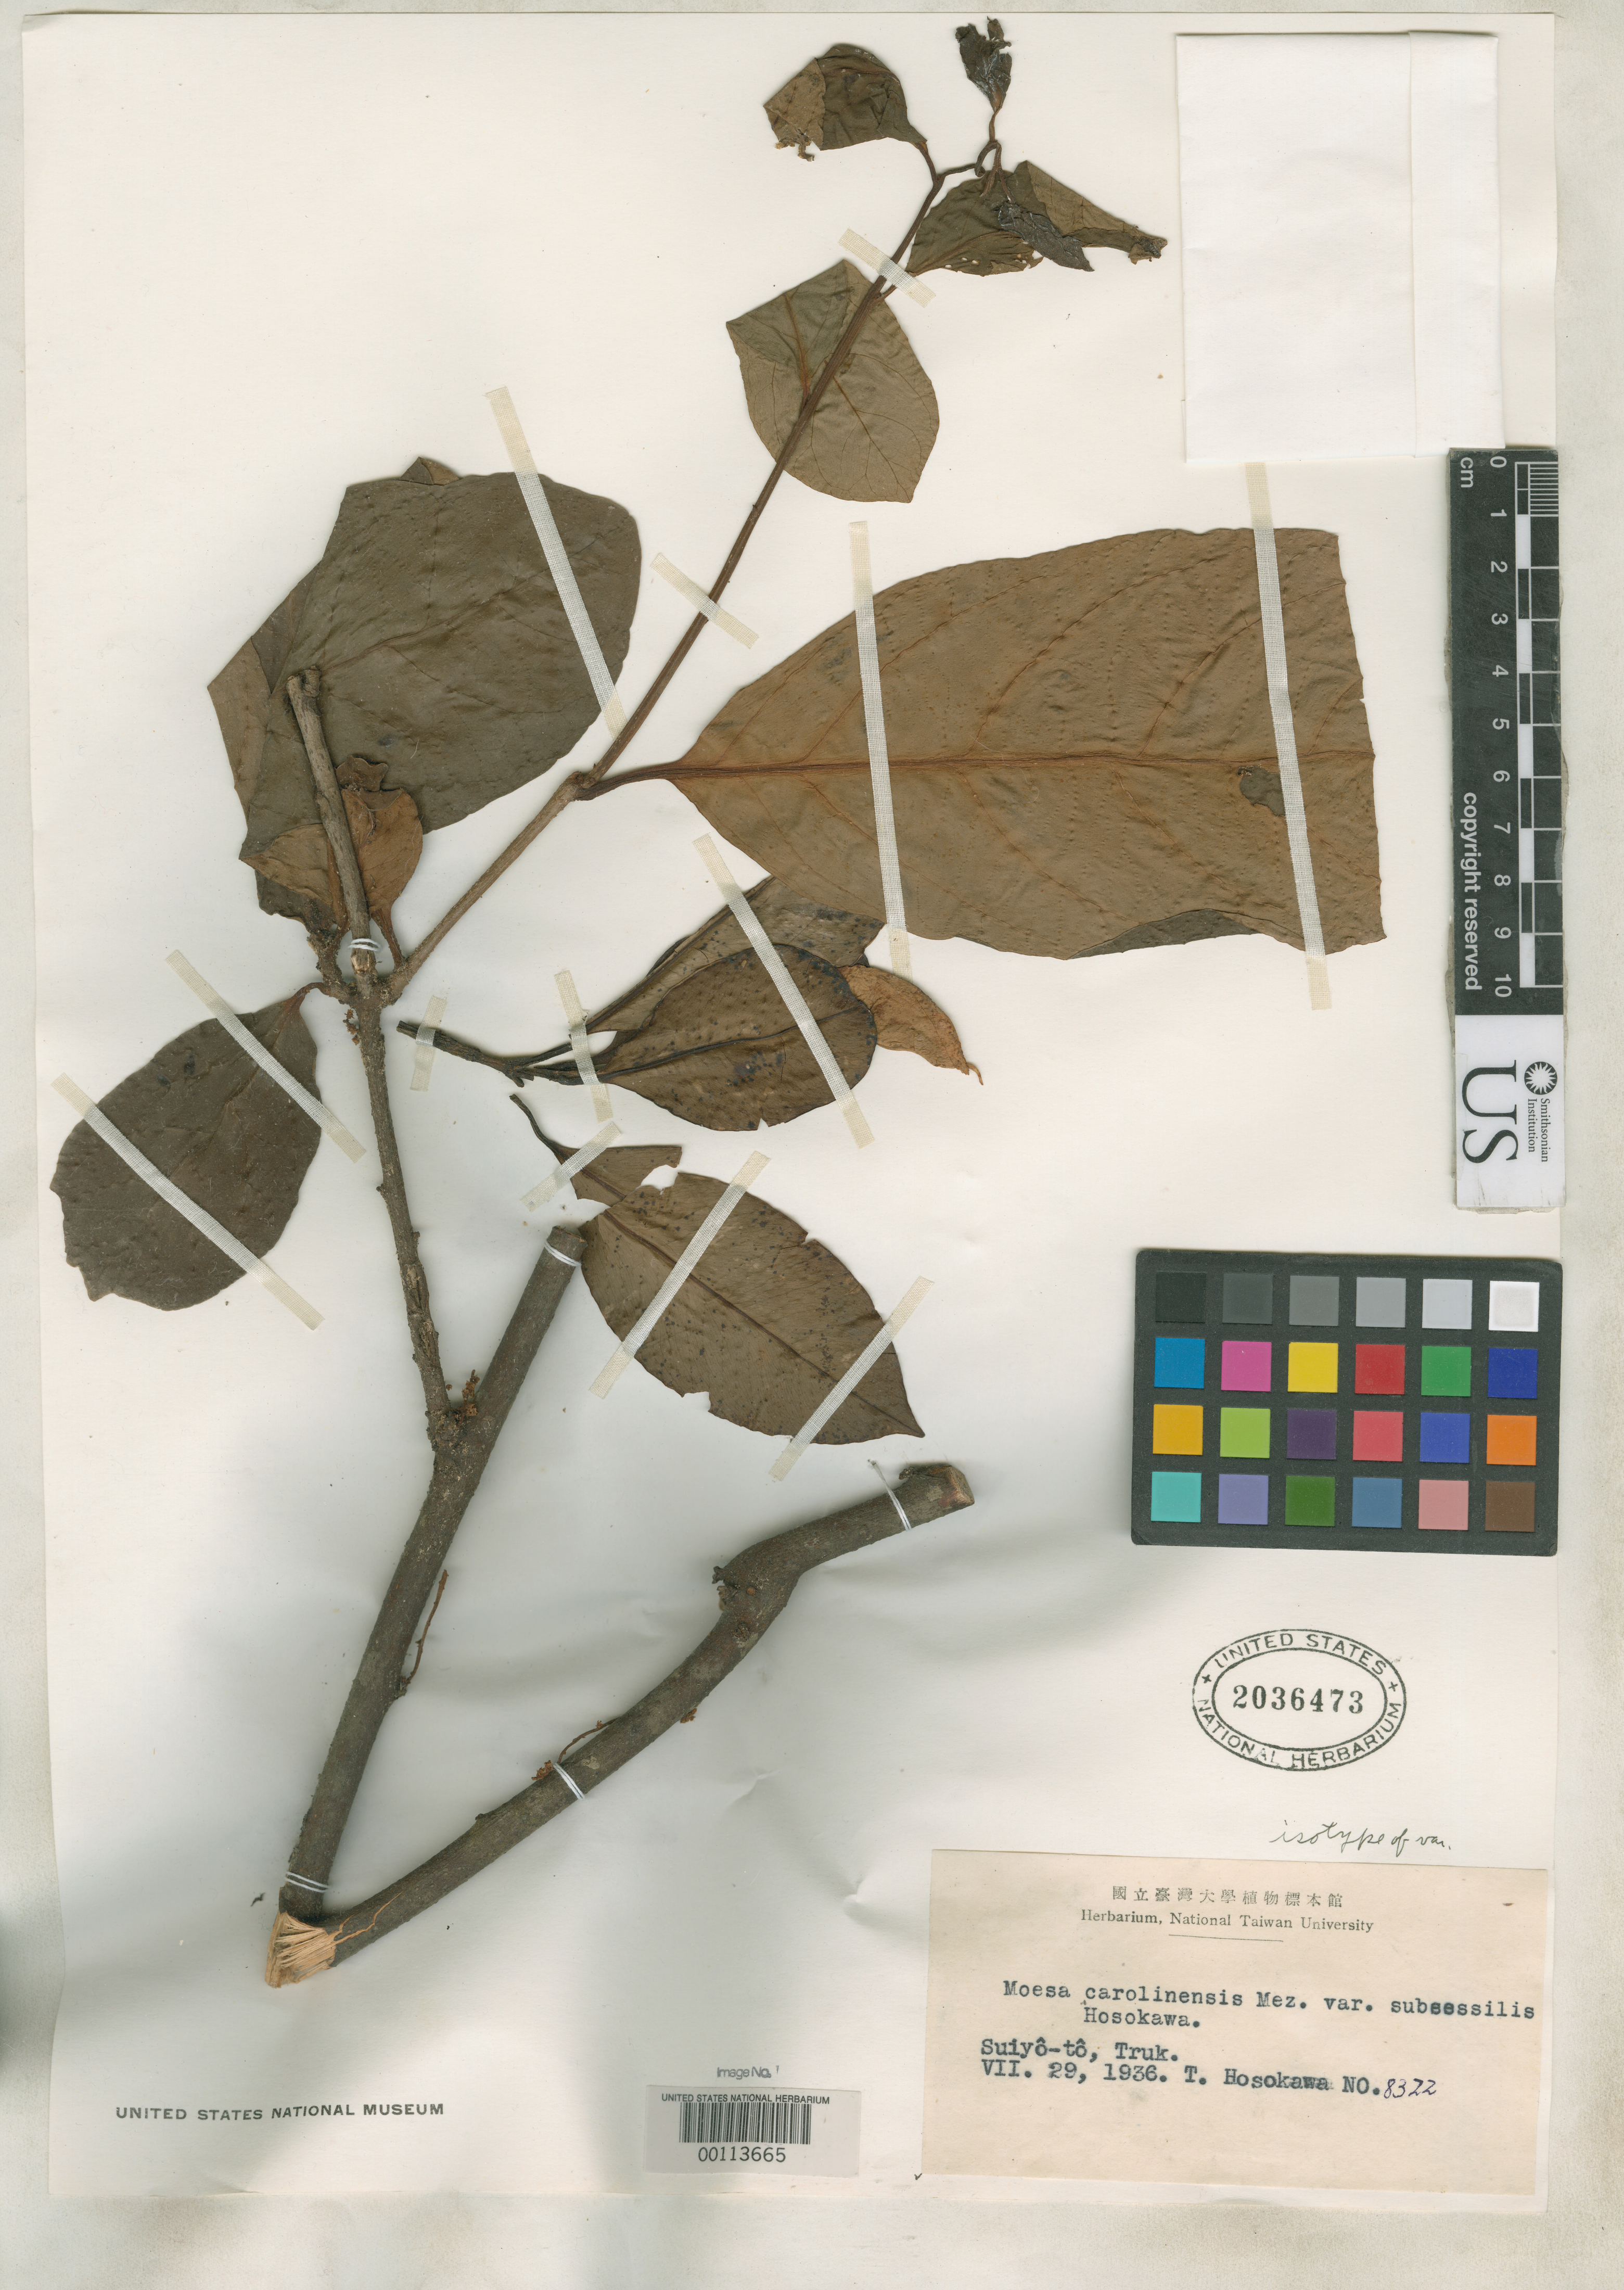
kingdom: Plantae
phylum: Tracheophyta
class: Magnoliopsida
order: Ericales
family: Primulaceae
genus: Maesa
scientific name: Maesa carolinensis var. subsessilis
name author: Hosok.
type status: Type Fragment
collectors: T. Hosokawa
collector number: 8322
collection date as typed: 29 Jul 1936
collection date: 1936-07-29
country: Micronesia, Federated States of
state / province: Truk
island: Truk (Chuuk) Is.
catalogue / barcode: US 2036473